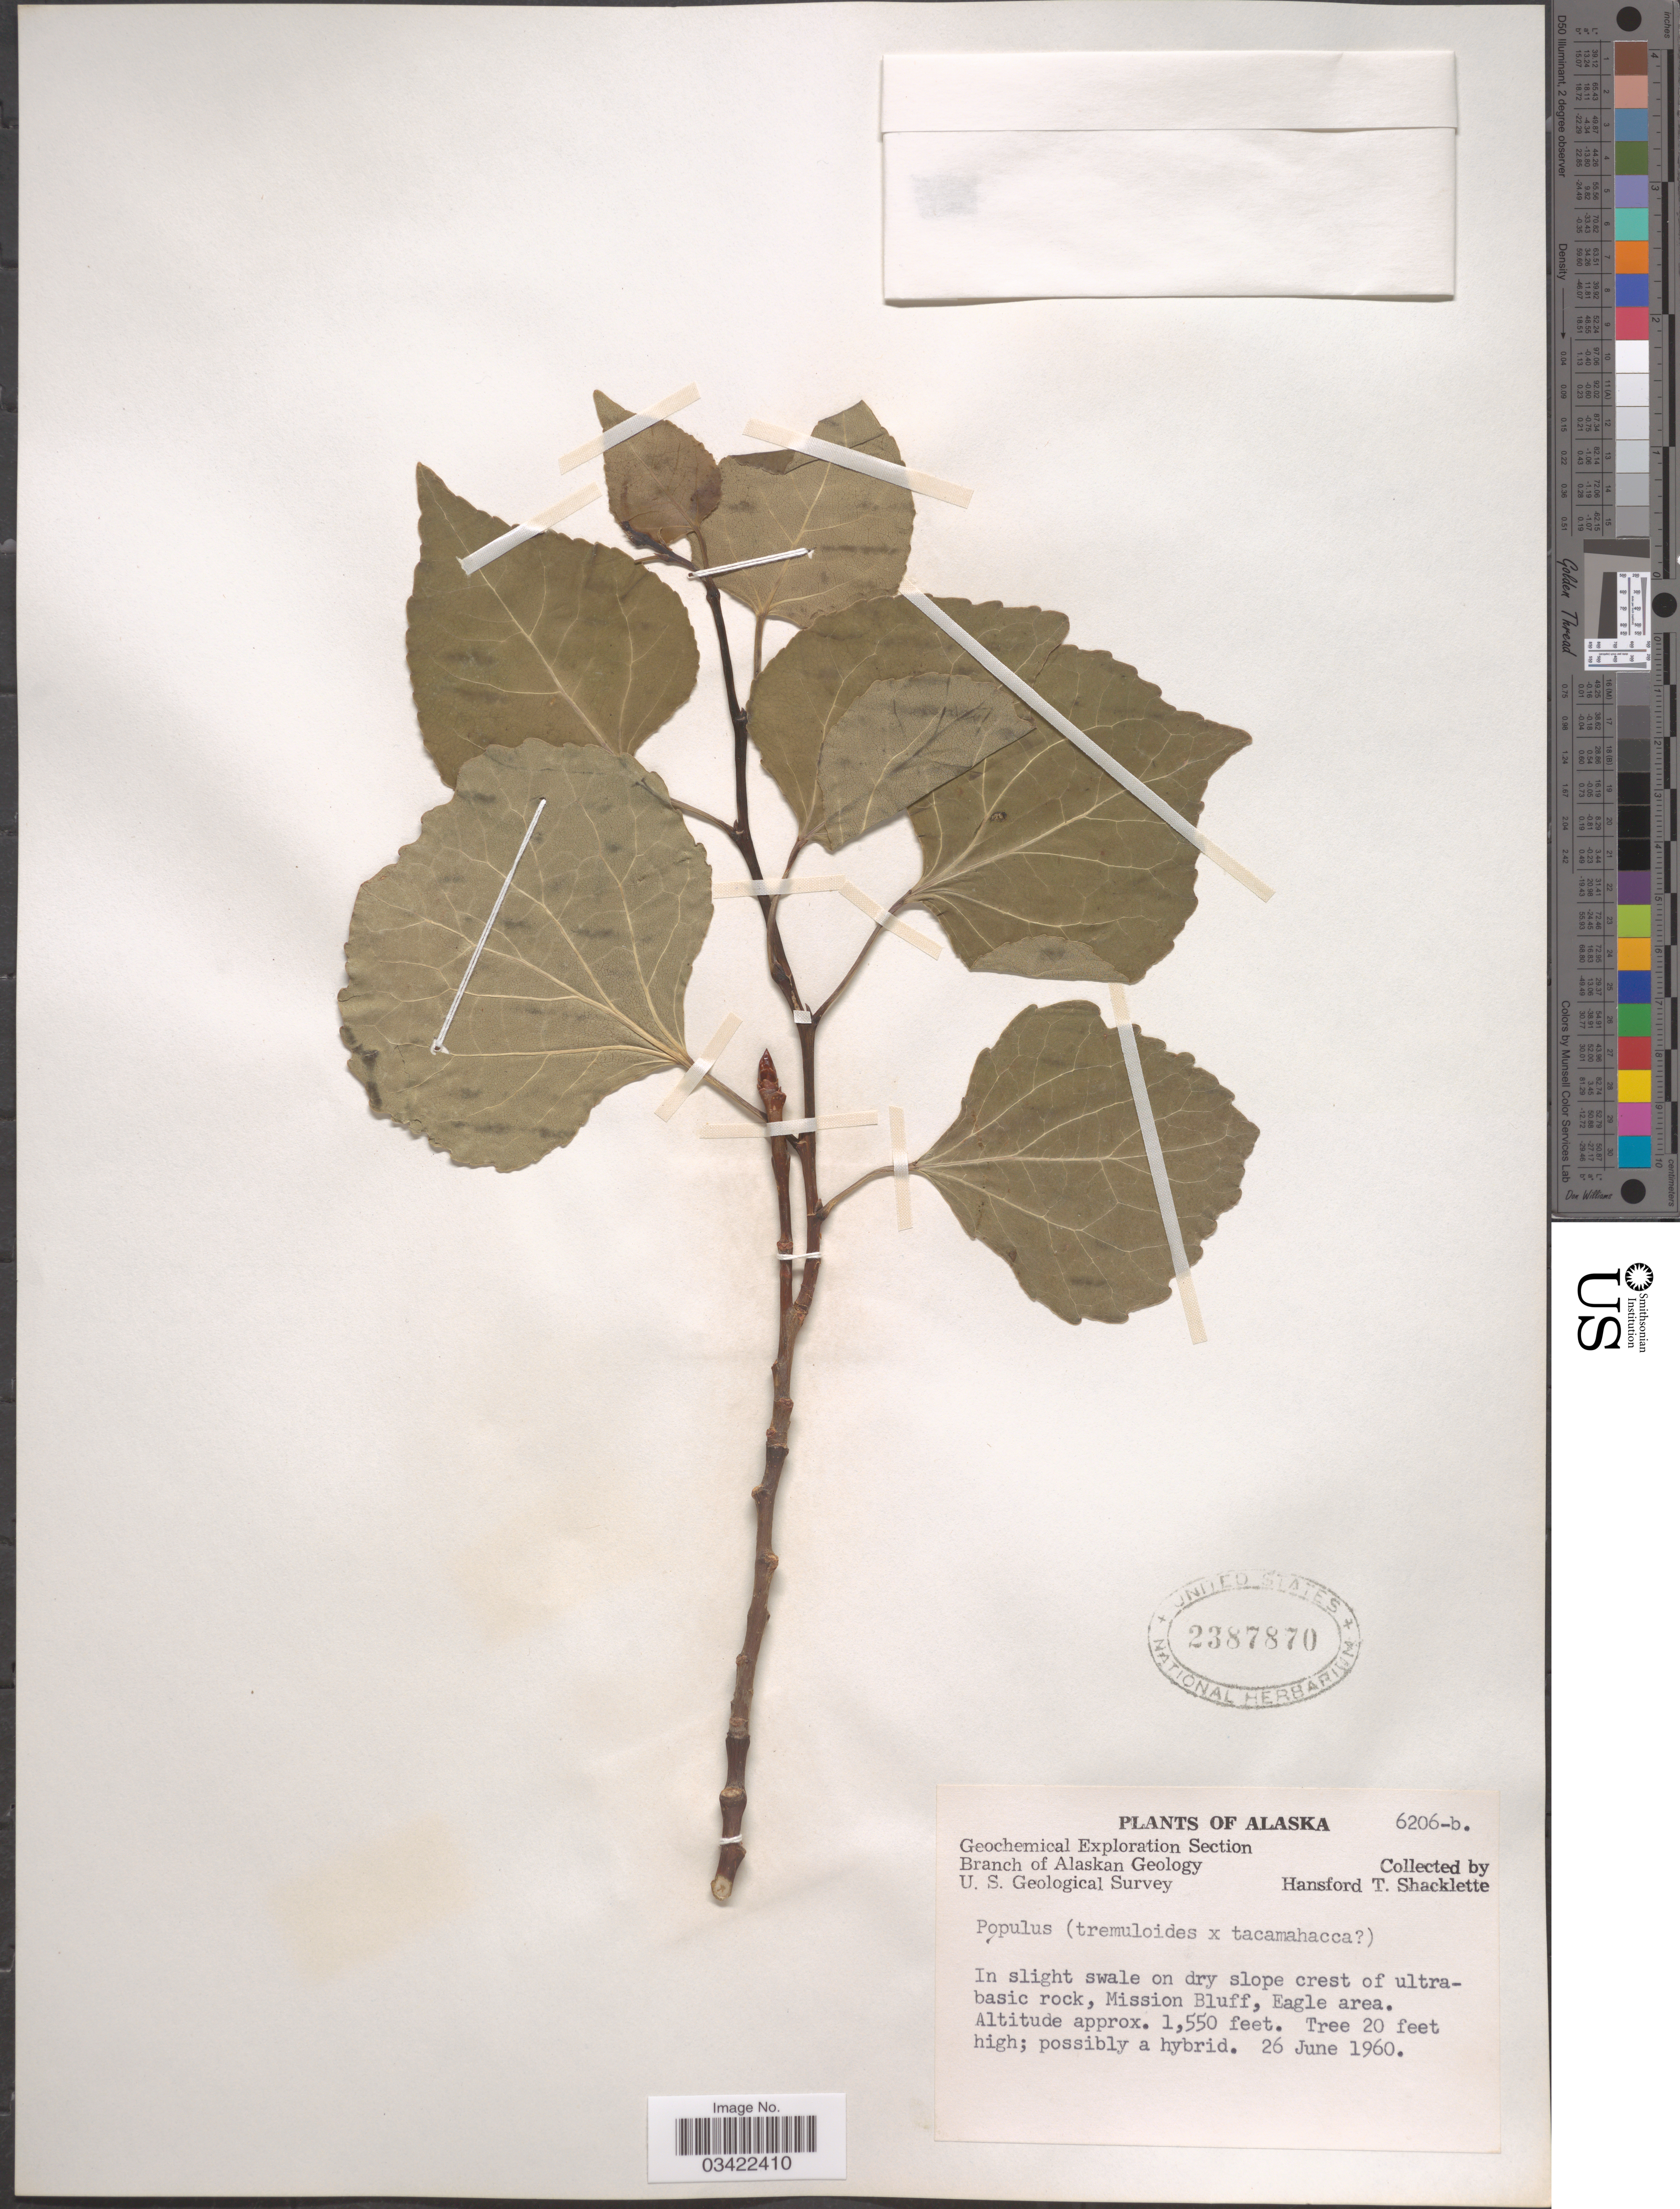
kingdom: Plantae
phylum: Tracheophyta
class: Magnoliopsida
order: Malpighiales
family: Salicaceae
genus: Populus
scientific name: Populus tremuloides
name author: Michx.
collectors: H. Shacklette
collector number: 6206-b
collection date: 1960-06-26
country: United States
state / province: Alaska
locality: Mission Bluff, Eagle area.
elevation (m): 472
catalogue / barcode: US 2387870